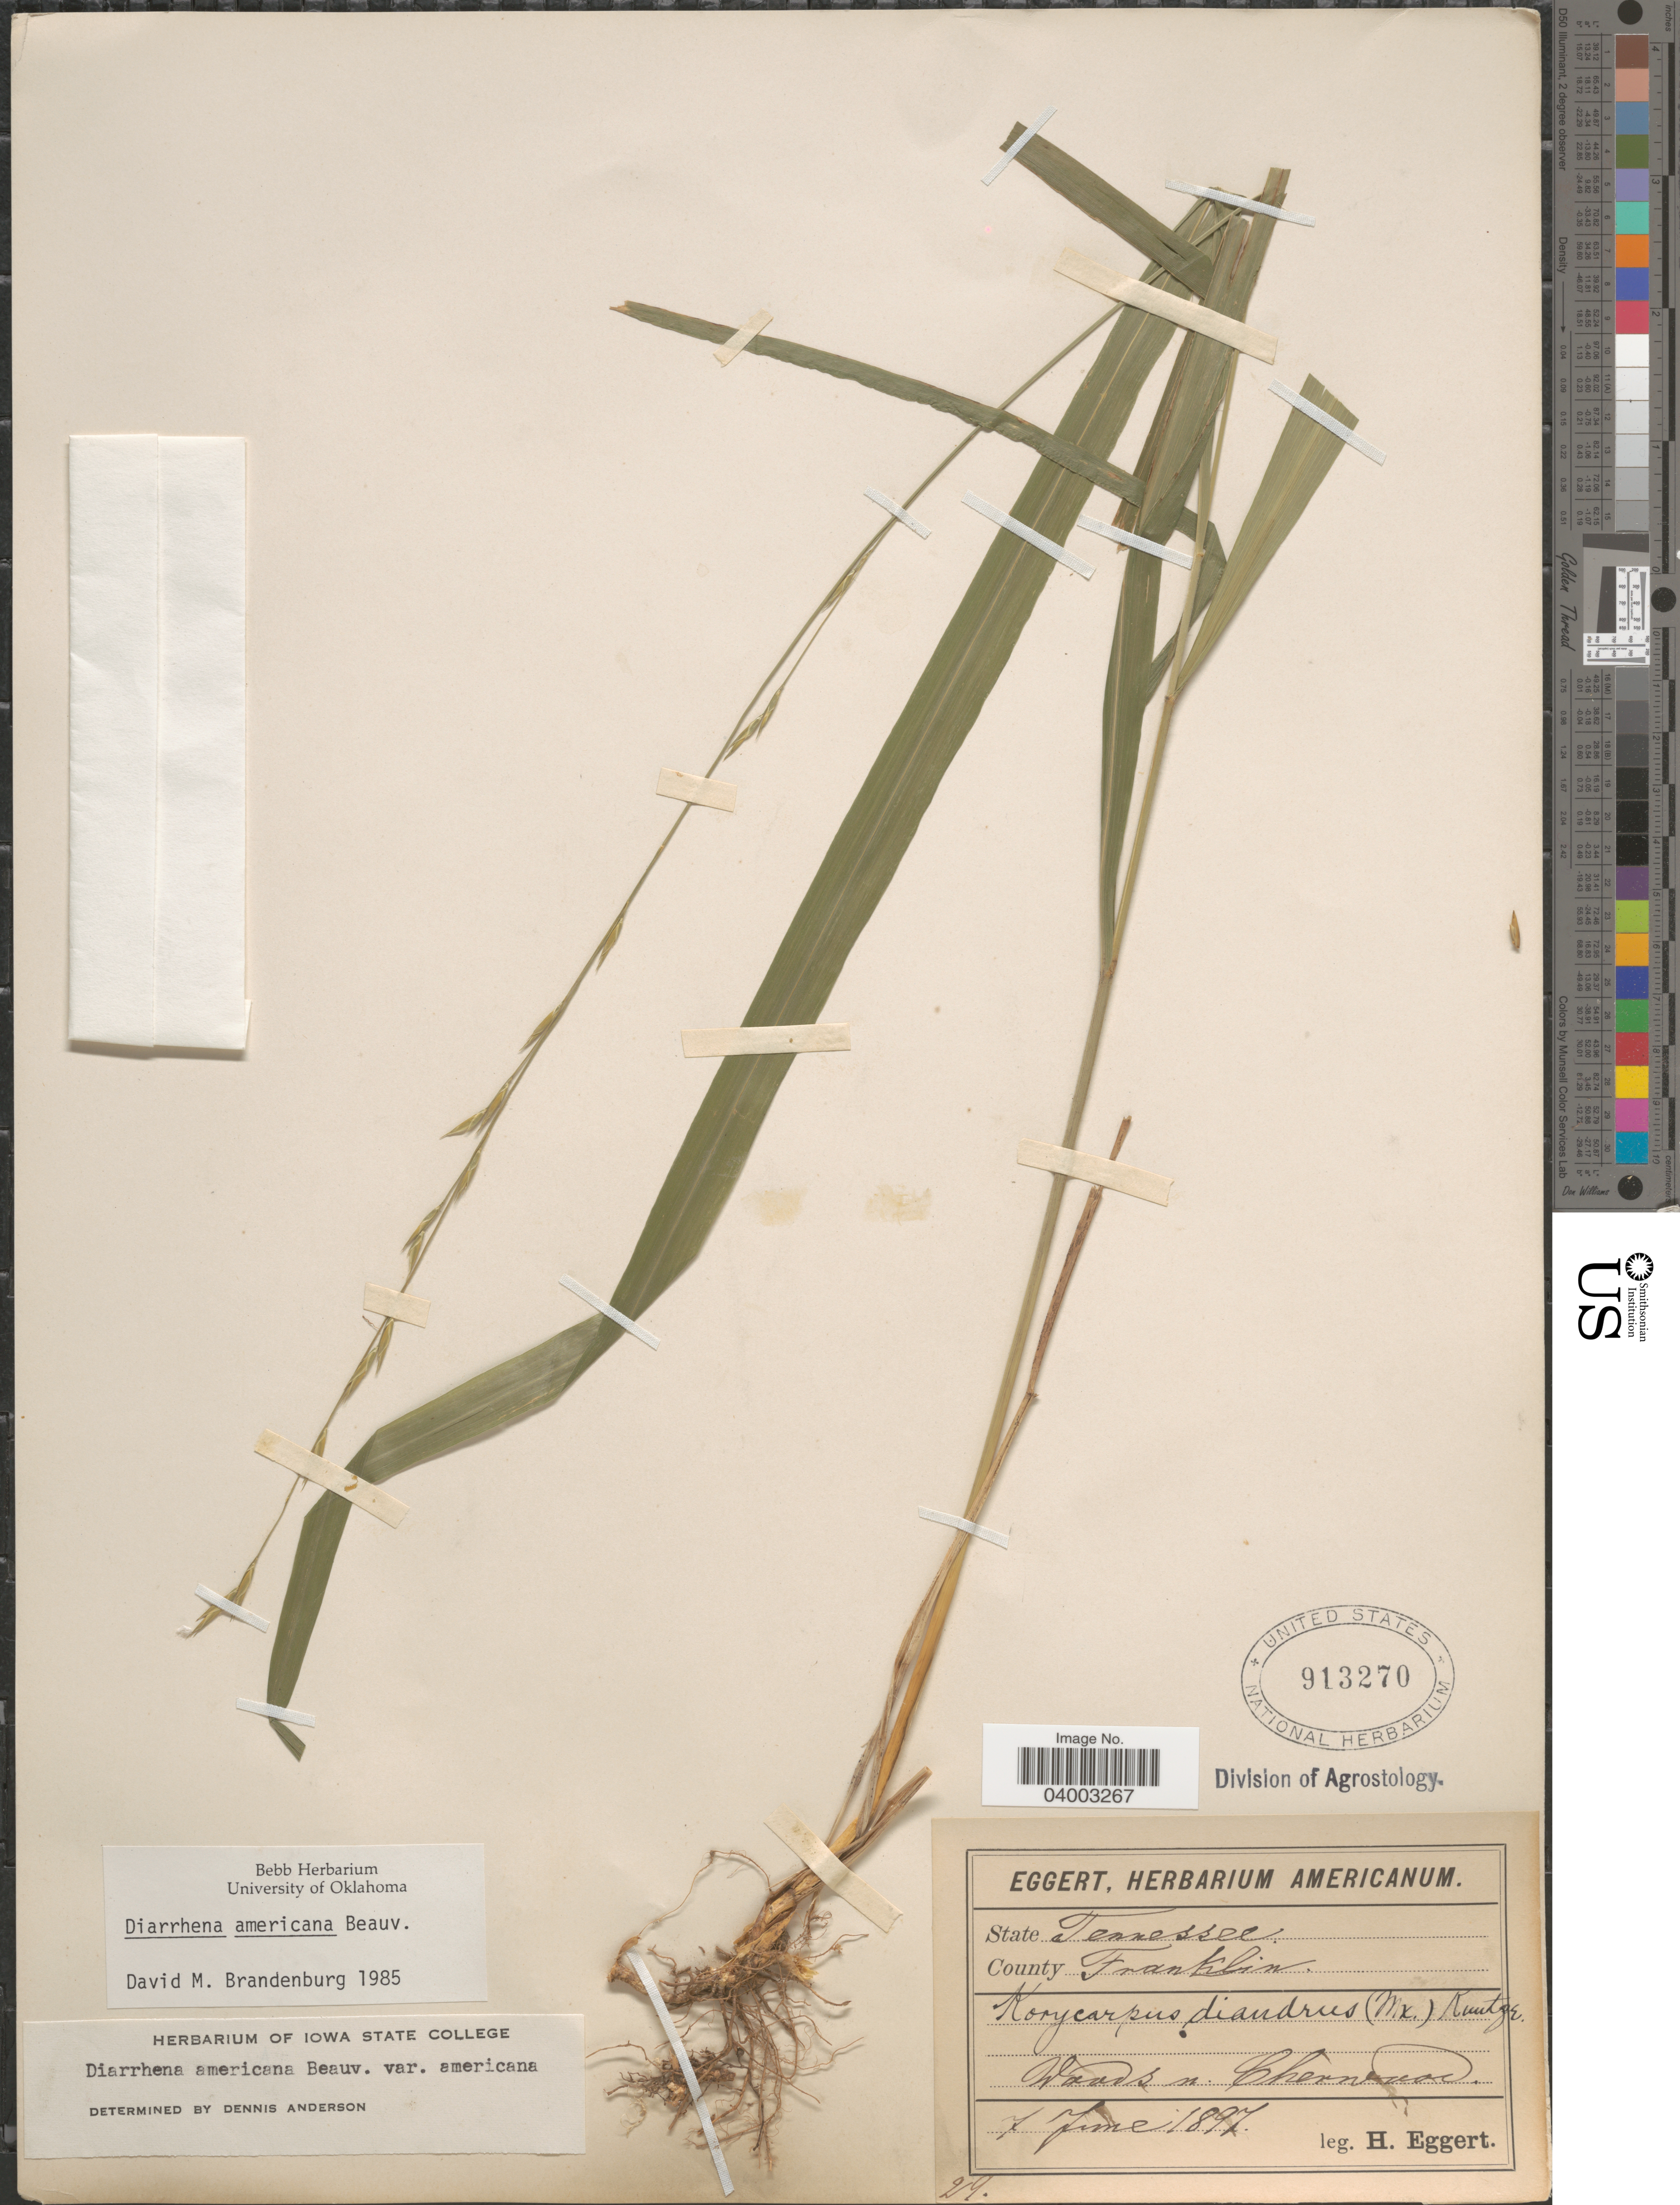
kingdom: Plantae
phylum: Tracheophyta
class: Liliopsida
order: Poales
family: Poaceae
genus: Diarrhena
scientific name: Diarrhena americana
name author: P. Beauv.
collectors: H. Eggert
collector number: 29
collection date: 1897-06-07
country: United States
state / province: Tennessee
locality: County Franklin. Woods n. Cherwood.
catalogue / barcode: US 913270